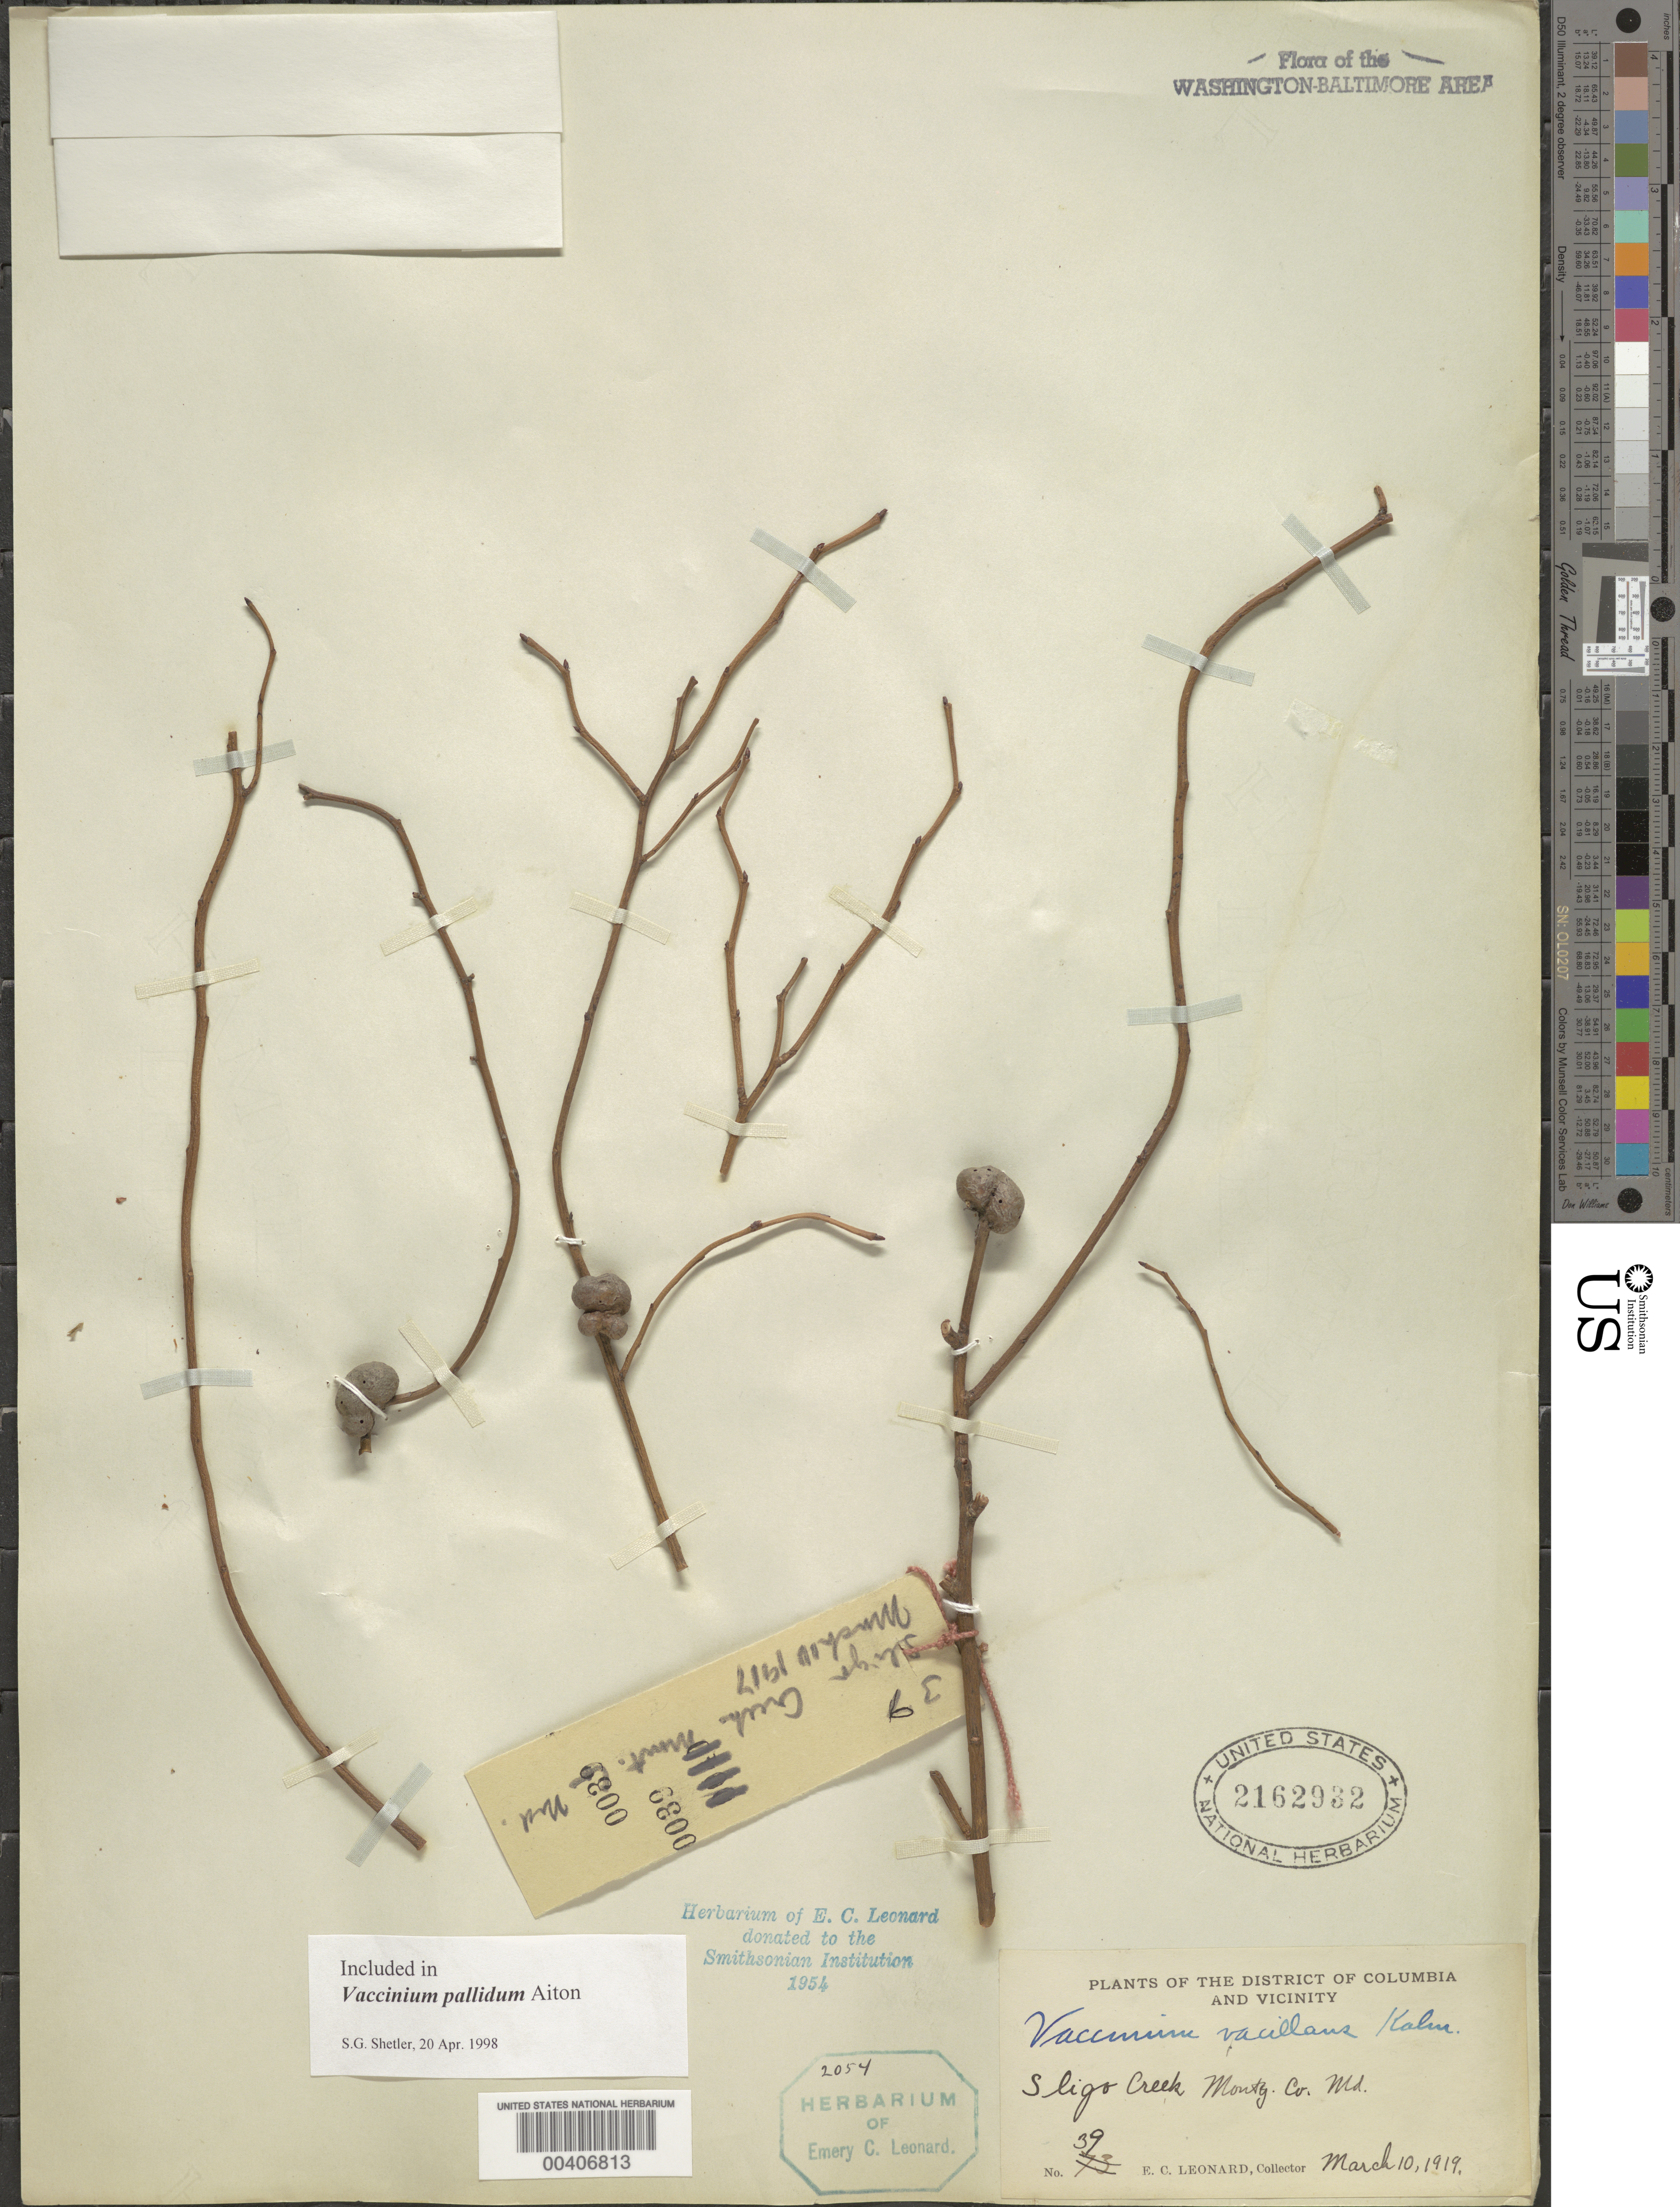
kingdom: Plantae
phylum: Tracheophyta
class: Magnoliopsida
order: Ericales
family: Ericaceae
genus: Vaccinium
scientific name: Vaccinium pallidum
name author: Aiton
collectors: E. C. Leonard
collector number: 39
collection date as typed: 10 Mar 1919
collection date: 1919-03-10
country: United States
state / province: Maryland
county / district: Montgomery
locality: Sligo Creek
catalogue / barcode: US 2162932